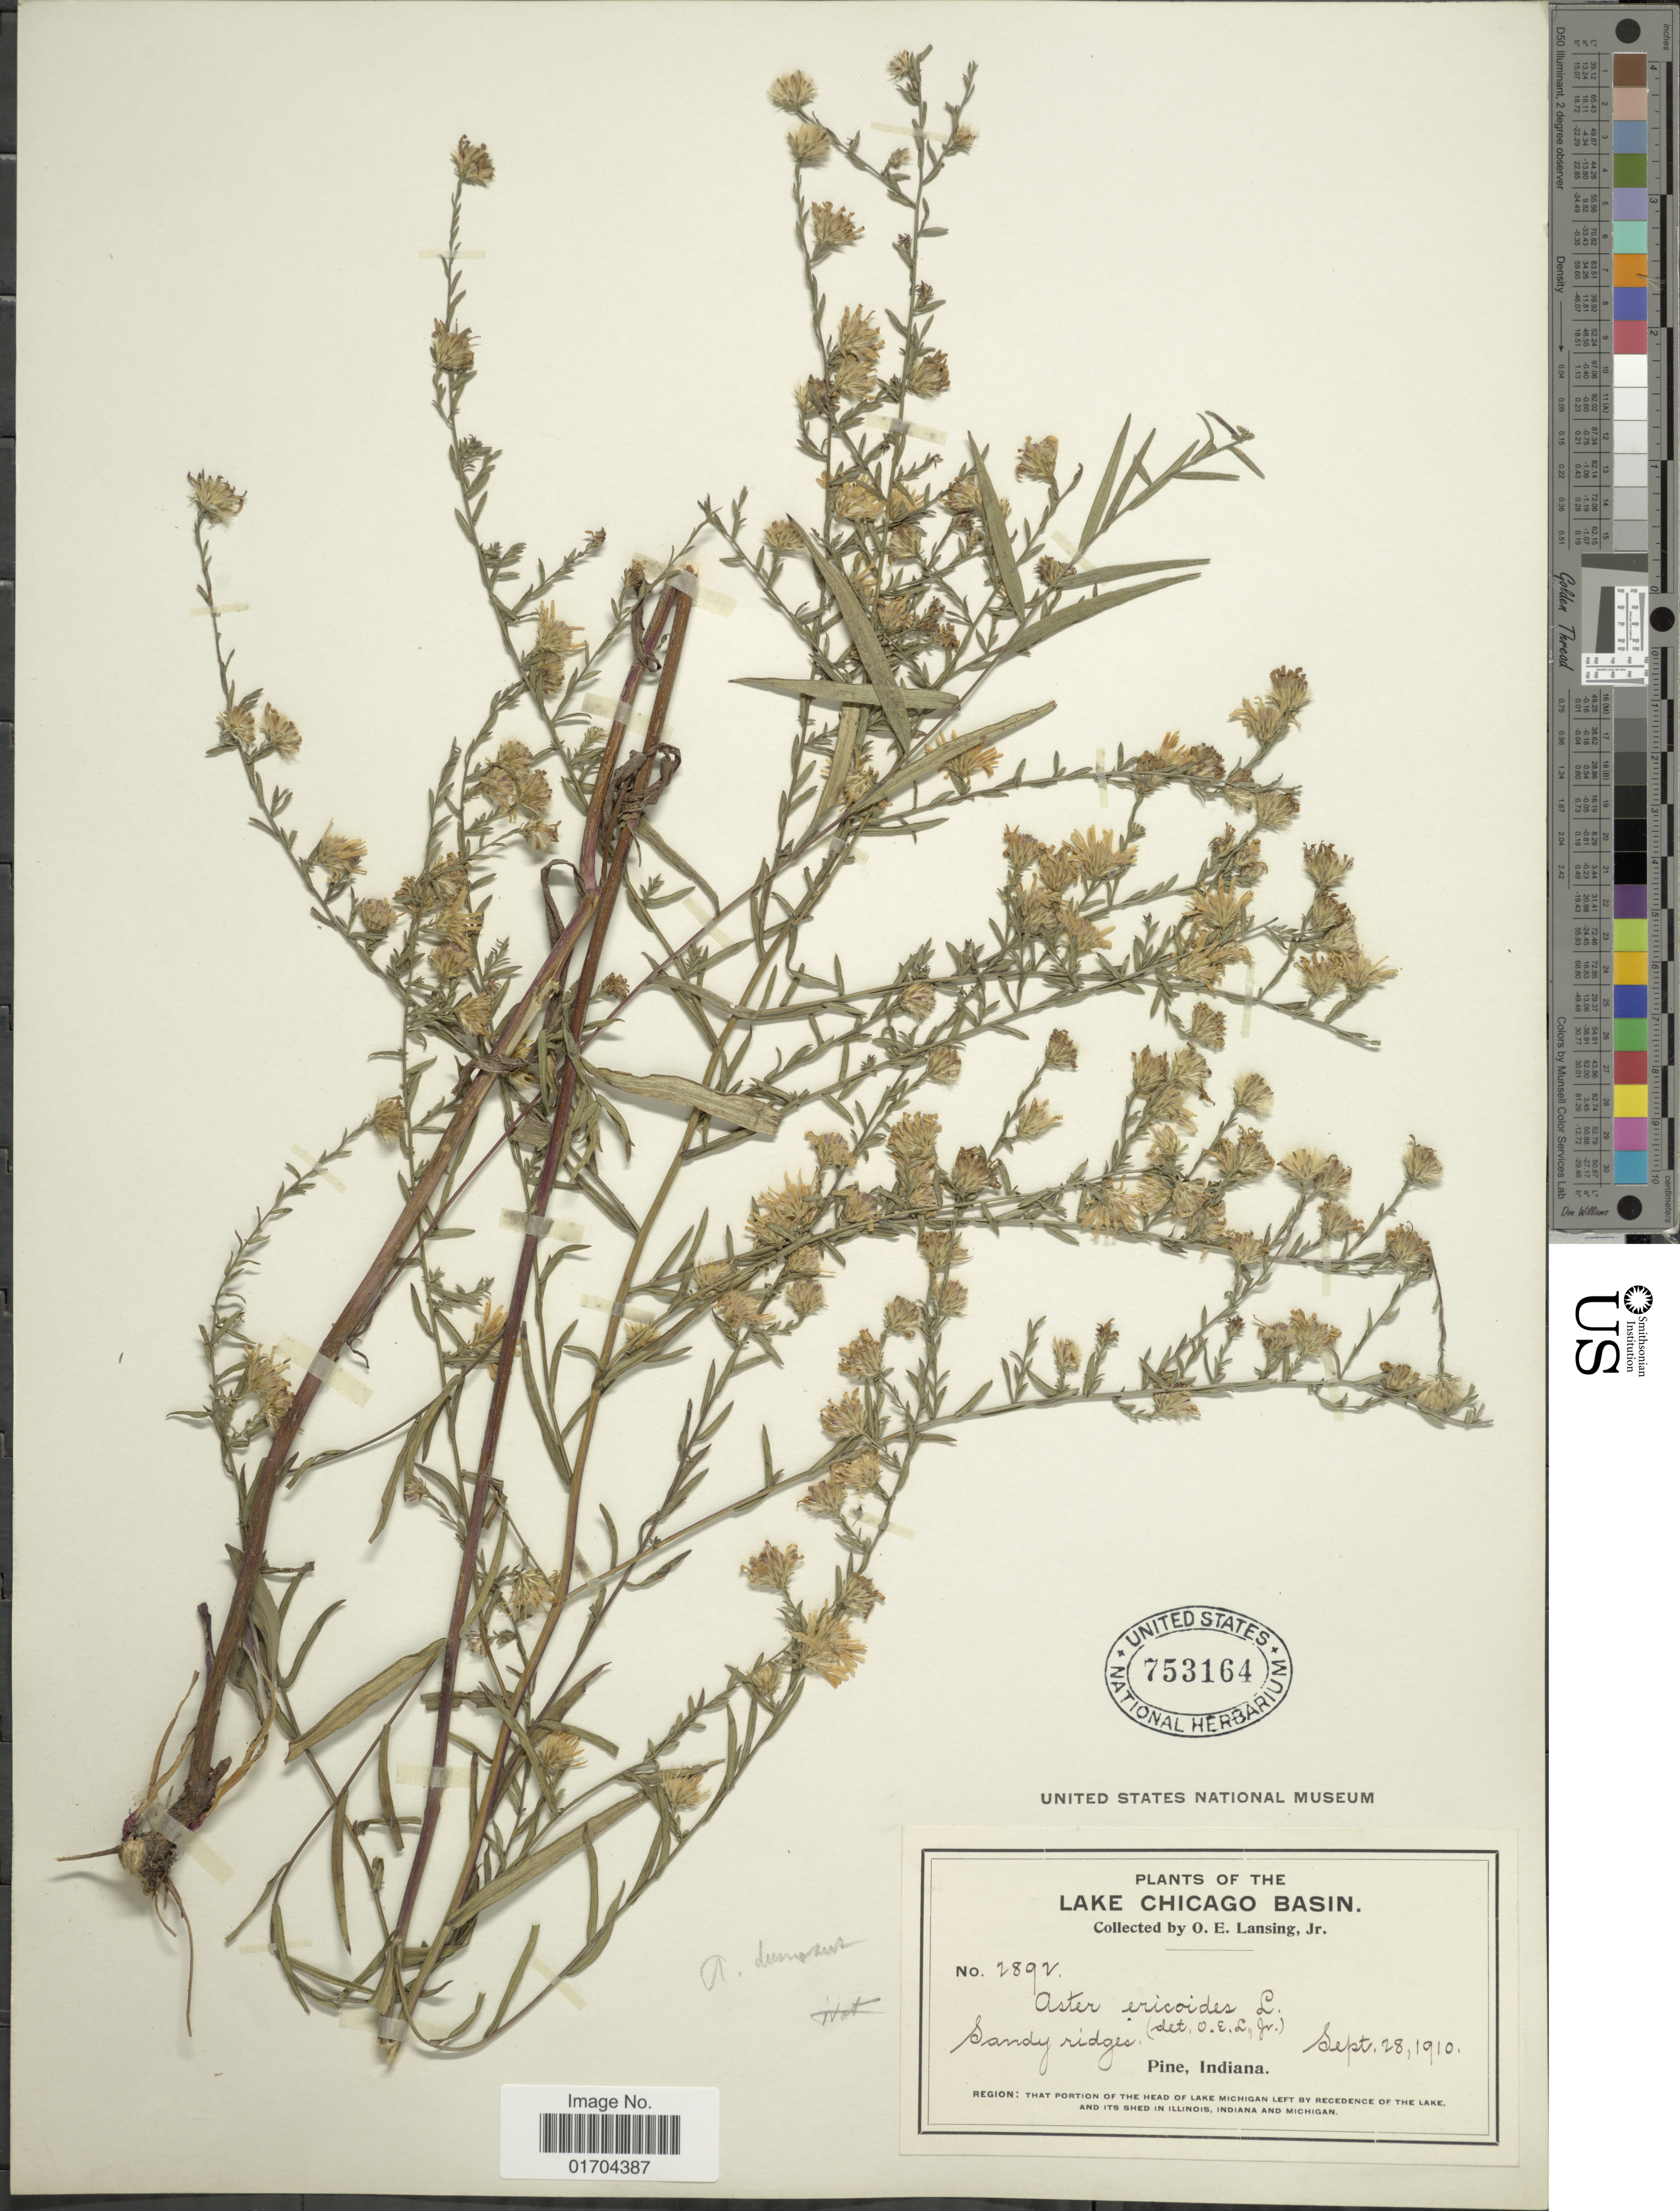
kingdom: Plantae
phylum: Tracheophyta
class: Magnoliopsida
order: Asterales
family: Asteraceae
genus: Symphyotrichum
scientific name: Symphyotrichum sp.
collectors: O. Lansing Jr.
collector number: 2892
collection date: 1910-09-28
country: United States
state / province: Indiana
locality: Lake Chicago Basin, Pine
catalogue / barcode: US 753164